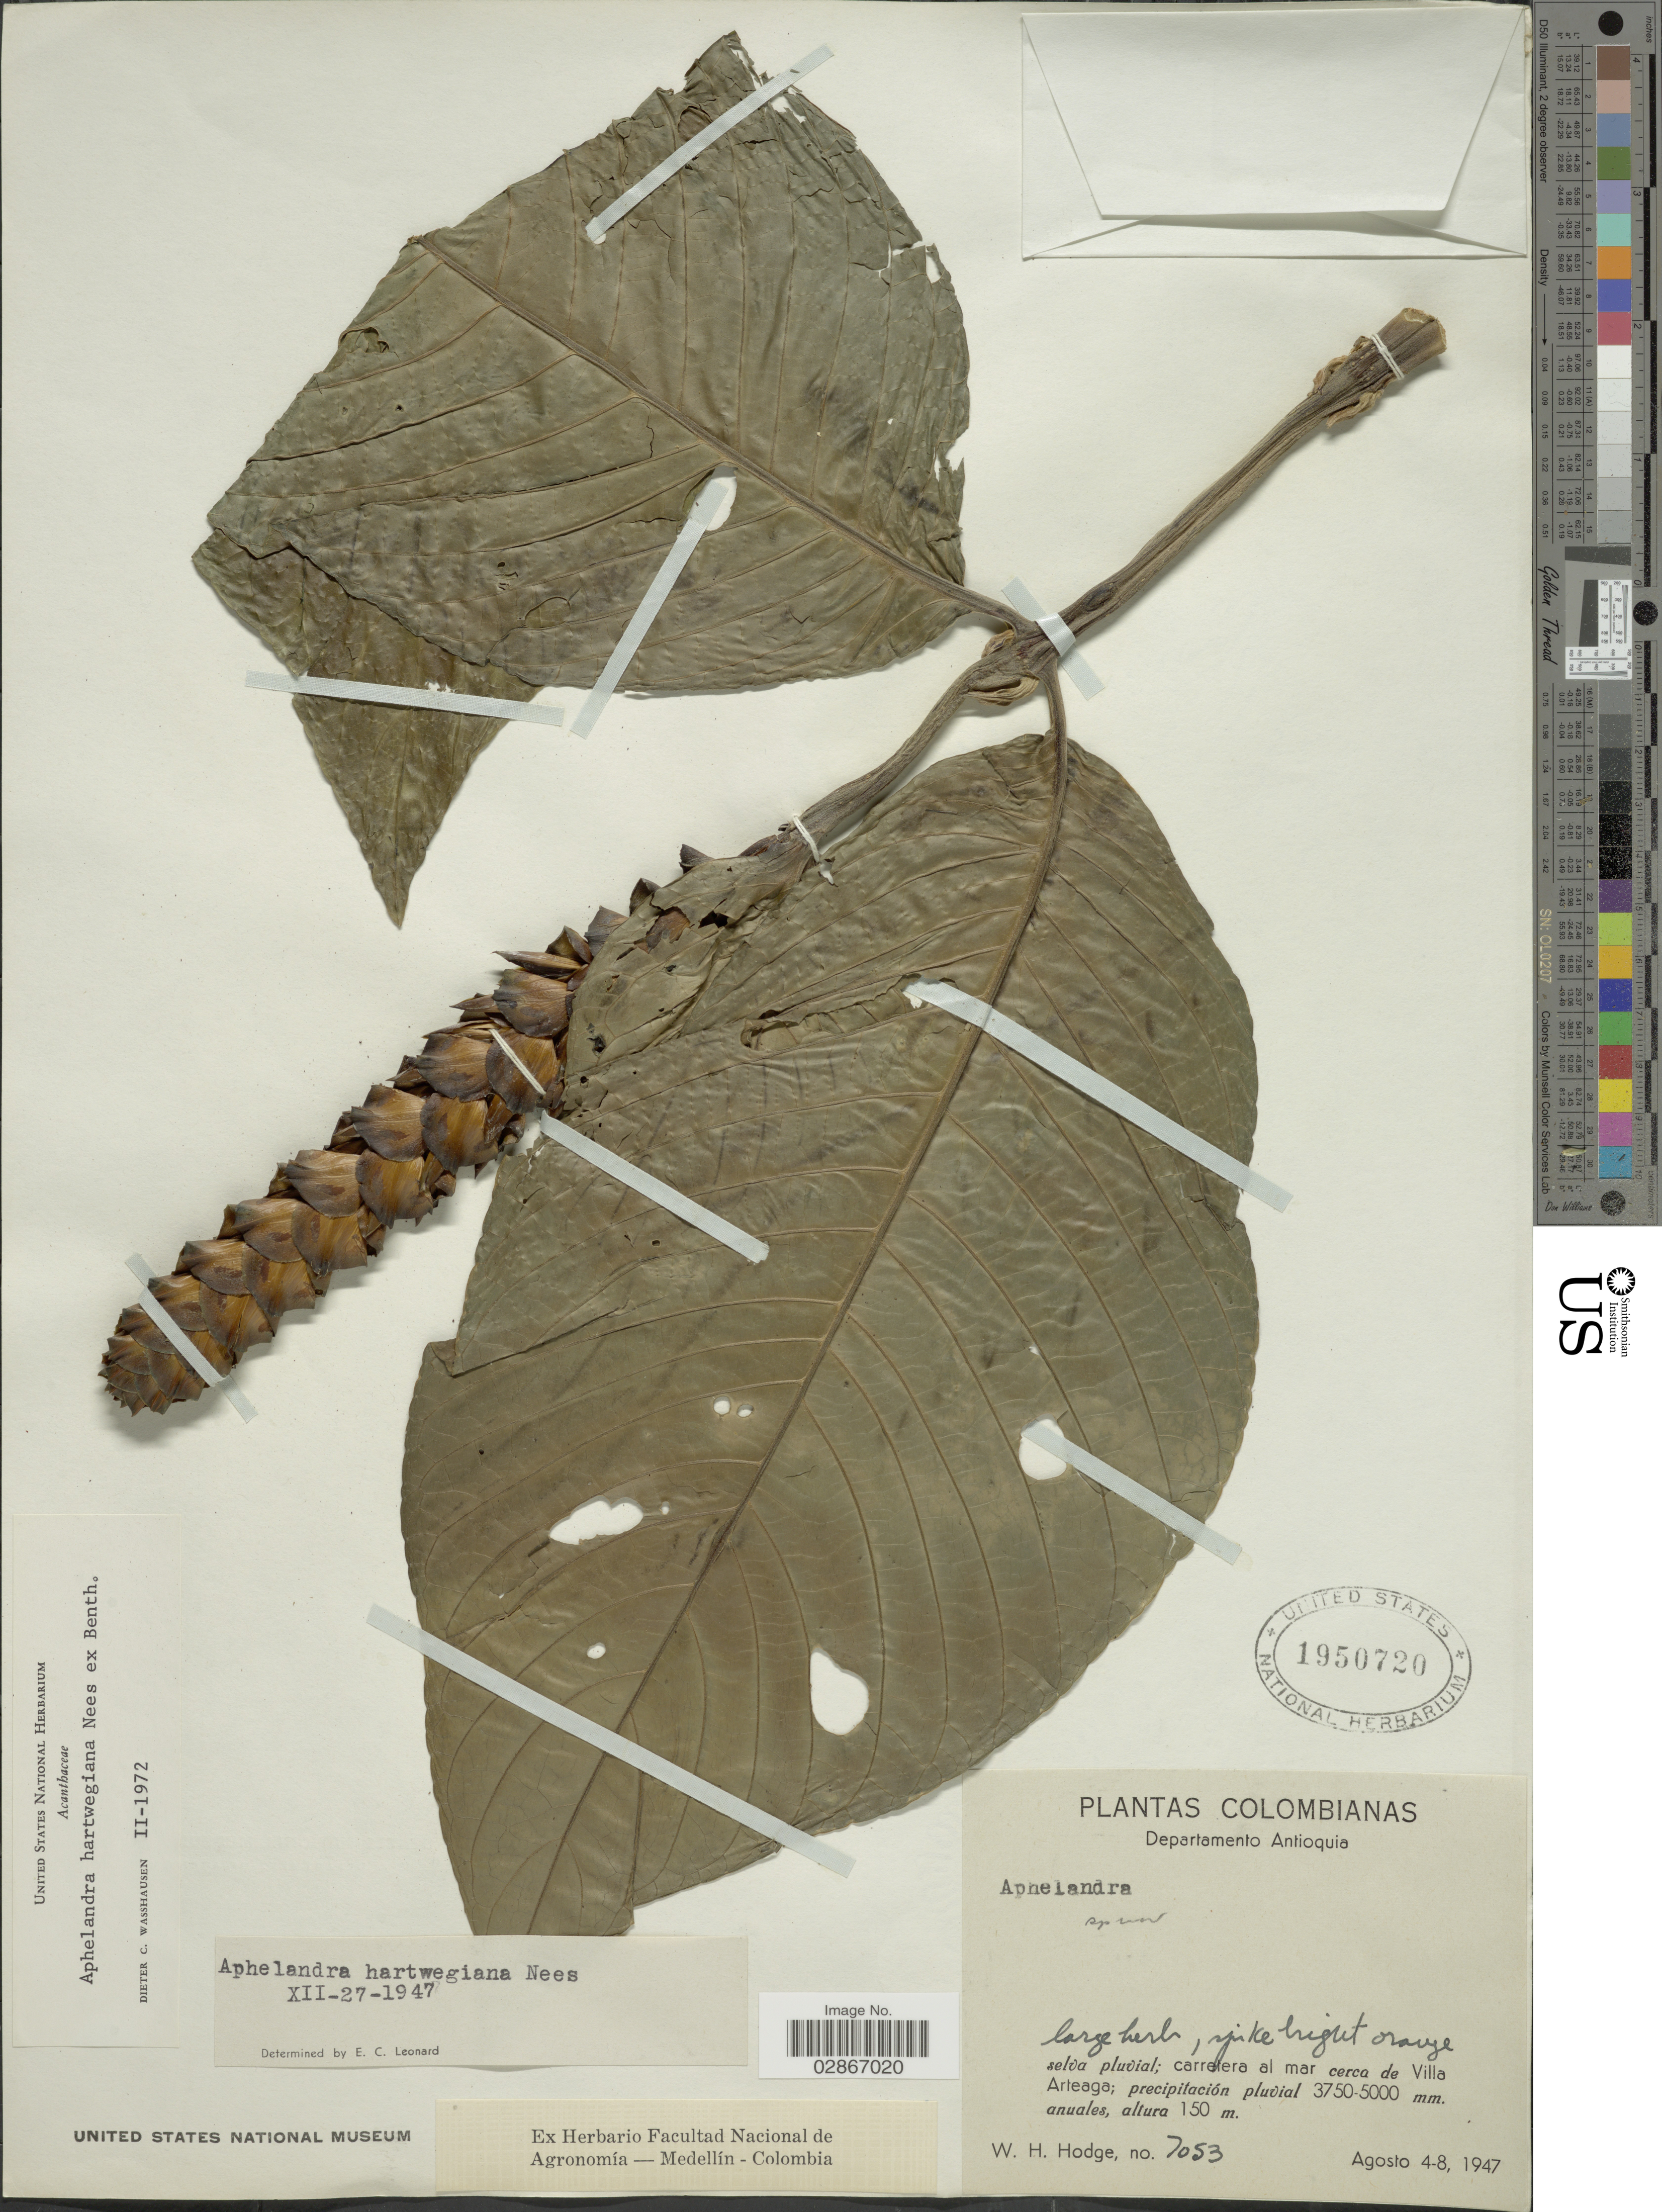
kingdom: Plantae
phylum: Tracheophyta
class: Magnoliopsida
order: Lamiales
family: Acanthaceae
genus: Aphelandra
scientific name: Aphelandra hartwegiana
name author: Nees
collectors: W. Hodge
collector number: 7053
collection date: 1947-08-04/1947-08-08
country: Colombia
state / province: Antioquia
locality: Departamento Antioquia. Carretera al mar cerca de Villa Arteaga.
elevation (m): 150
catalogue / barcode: US 1950720